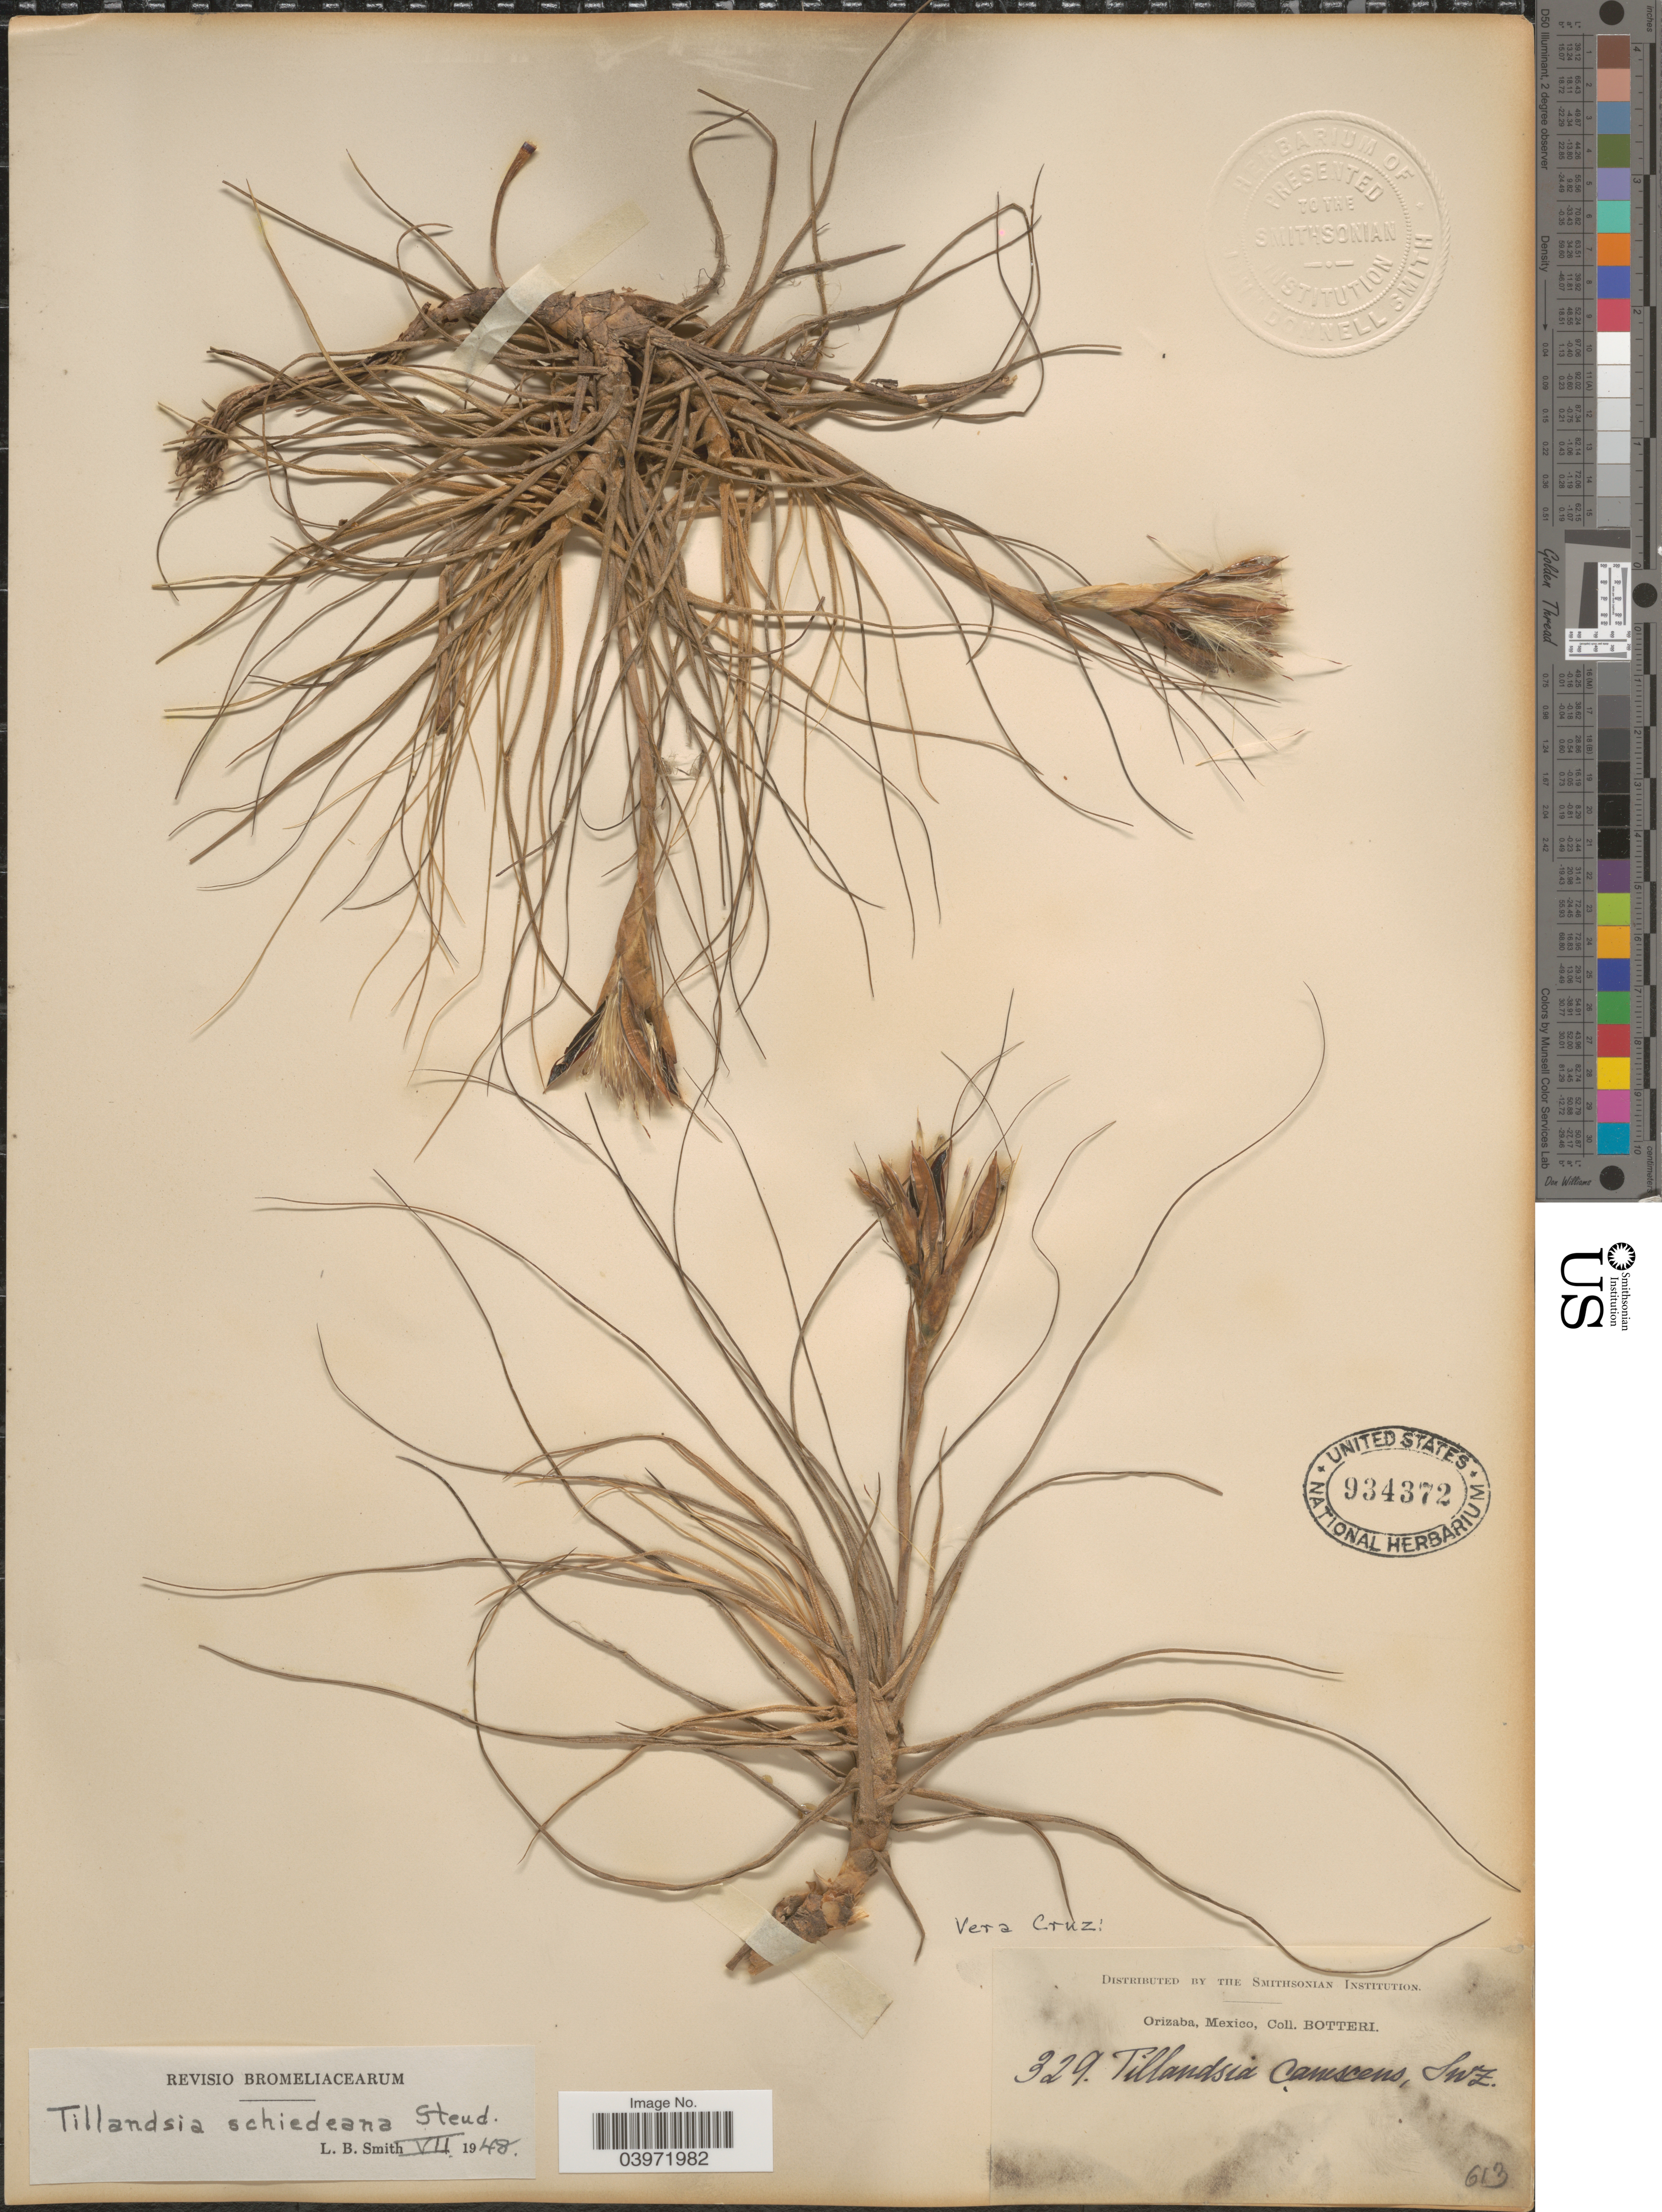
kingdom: Plantae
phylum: Tracheophyta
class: Liliopsida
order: Poales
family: Bromeliaceae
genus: Tillandsia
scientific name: Tillandsia schiedeana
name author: Steud.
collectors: -. Botteri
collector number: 329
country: Mexico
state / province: Veracruz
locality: Vera Cruz: Orizaba.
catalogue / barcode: US 934372